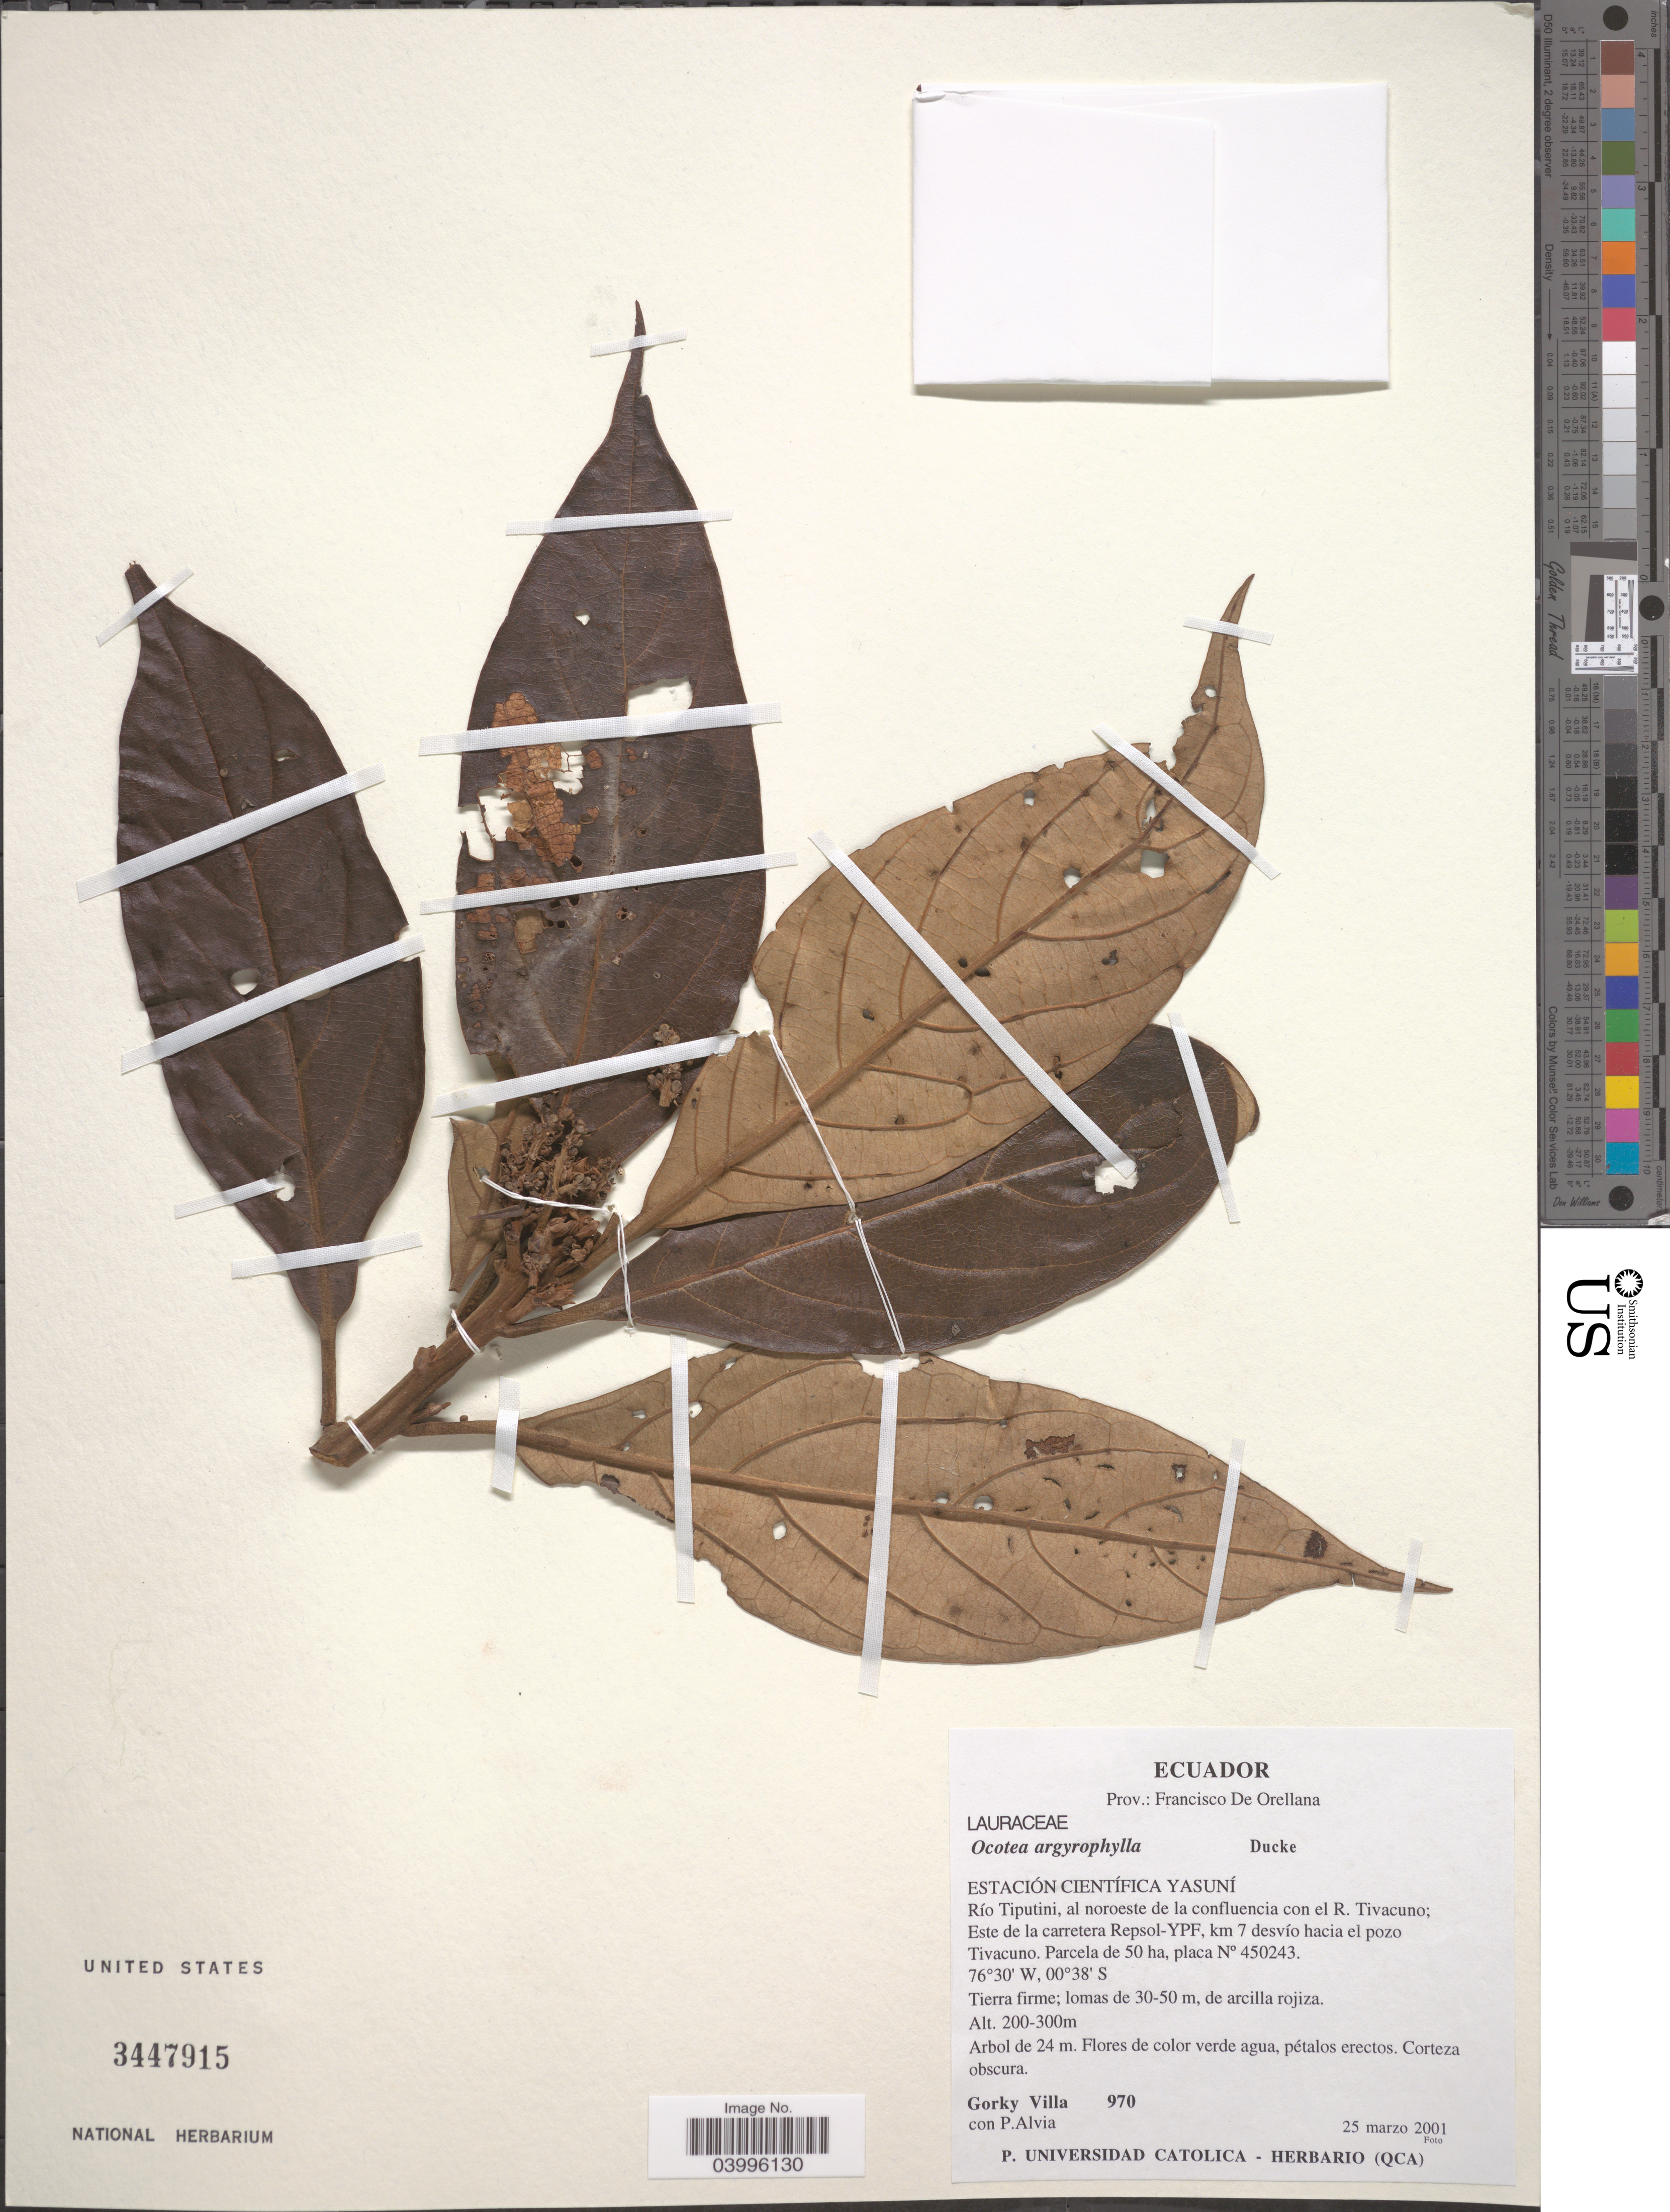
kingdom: Plantae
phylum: Tracheophyta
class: Magnoliopsida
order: Laurales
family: Lauraceae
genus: Ocotea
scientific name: Ocotea argyrophylla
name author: Ducke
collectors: G. Villa & P. Alvia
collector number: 970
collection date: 2001-03-25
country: Ecuador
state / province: Orellana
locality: Prov.: Francisco De Orellana. Estación Científica Yasuní. Río Tiputini, al noroeste de la confluencia con el R. Tivacuno; Este de la carretera Repsol-YPF, km 7 desvío hacia el pozo Tivacuno. Parcela de 50 ha, placa Nº 450243.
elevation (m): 200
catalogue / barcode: US 3447915